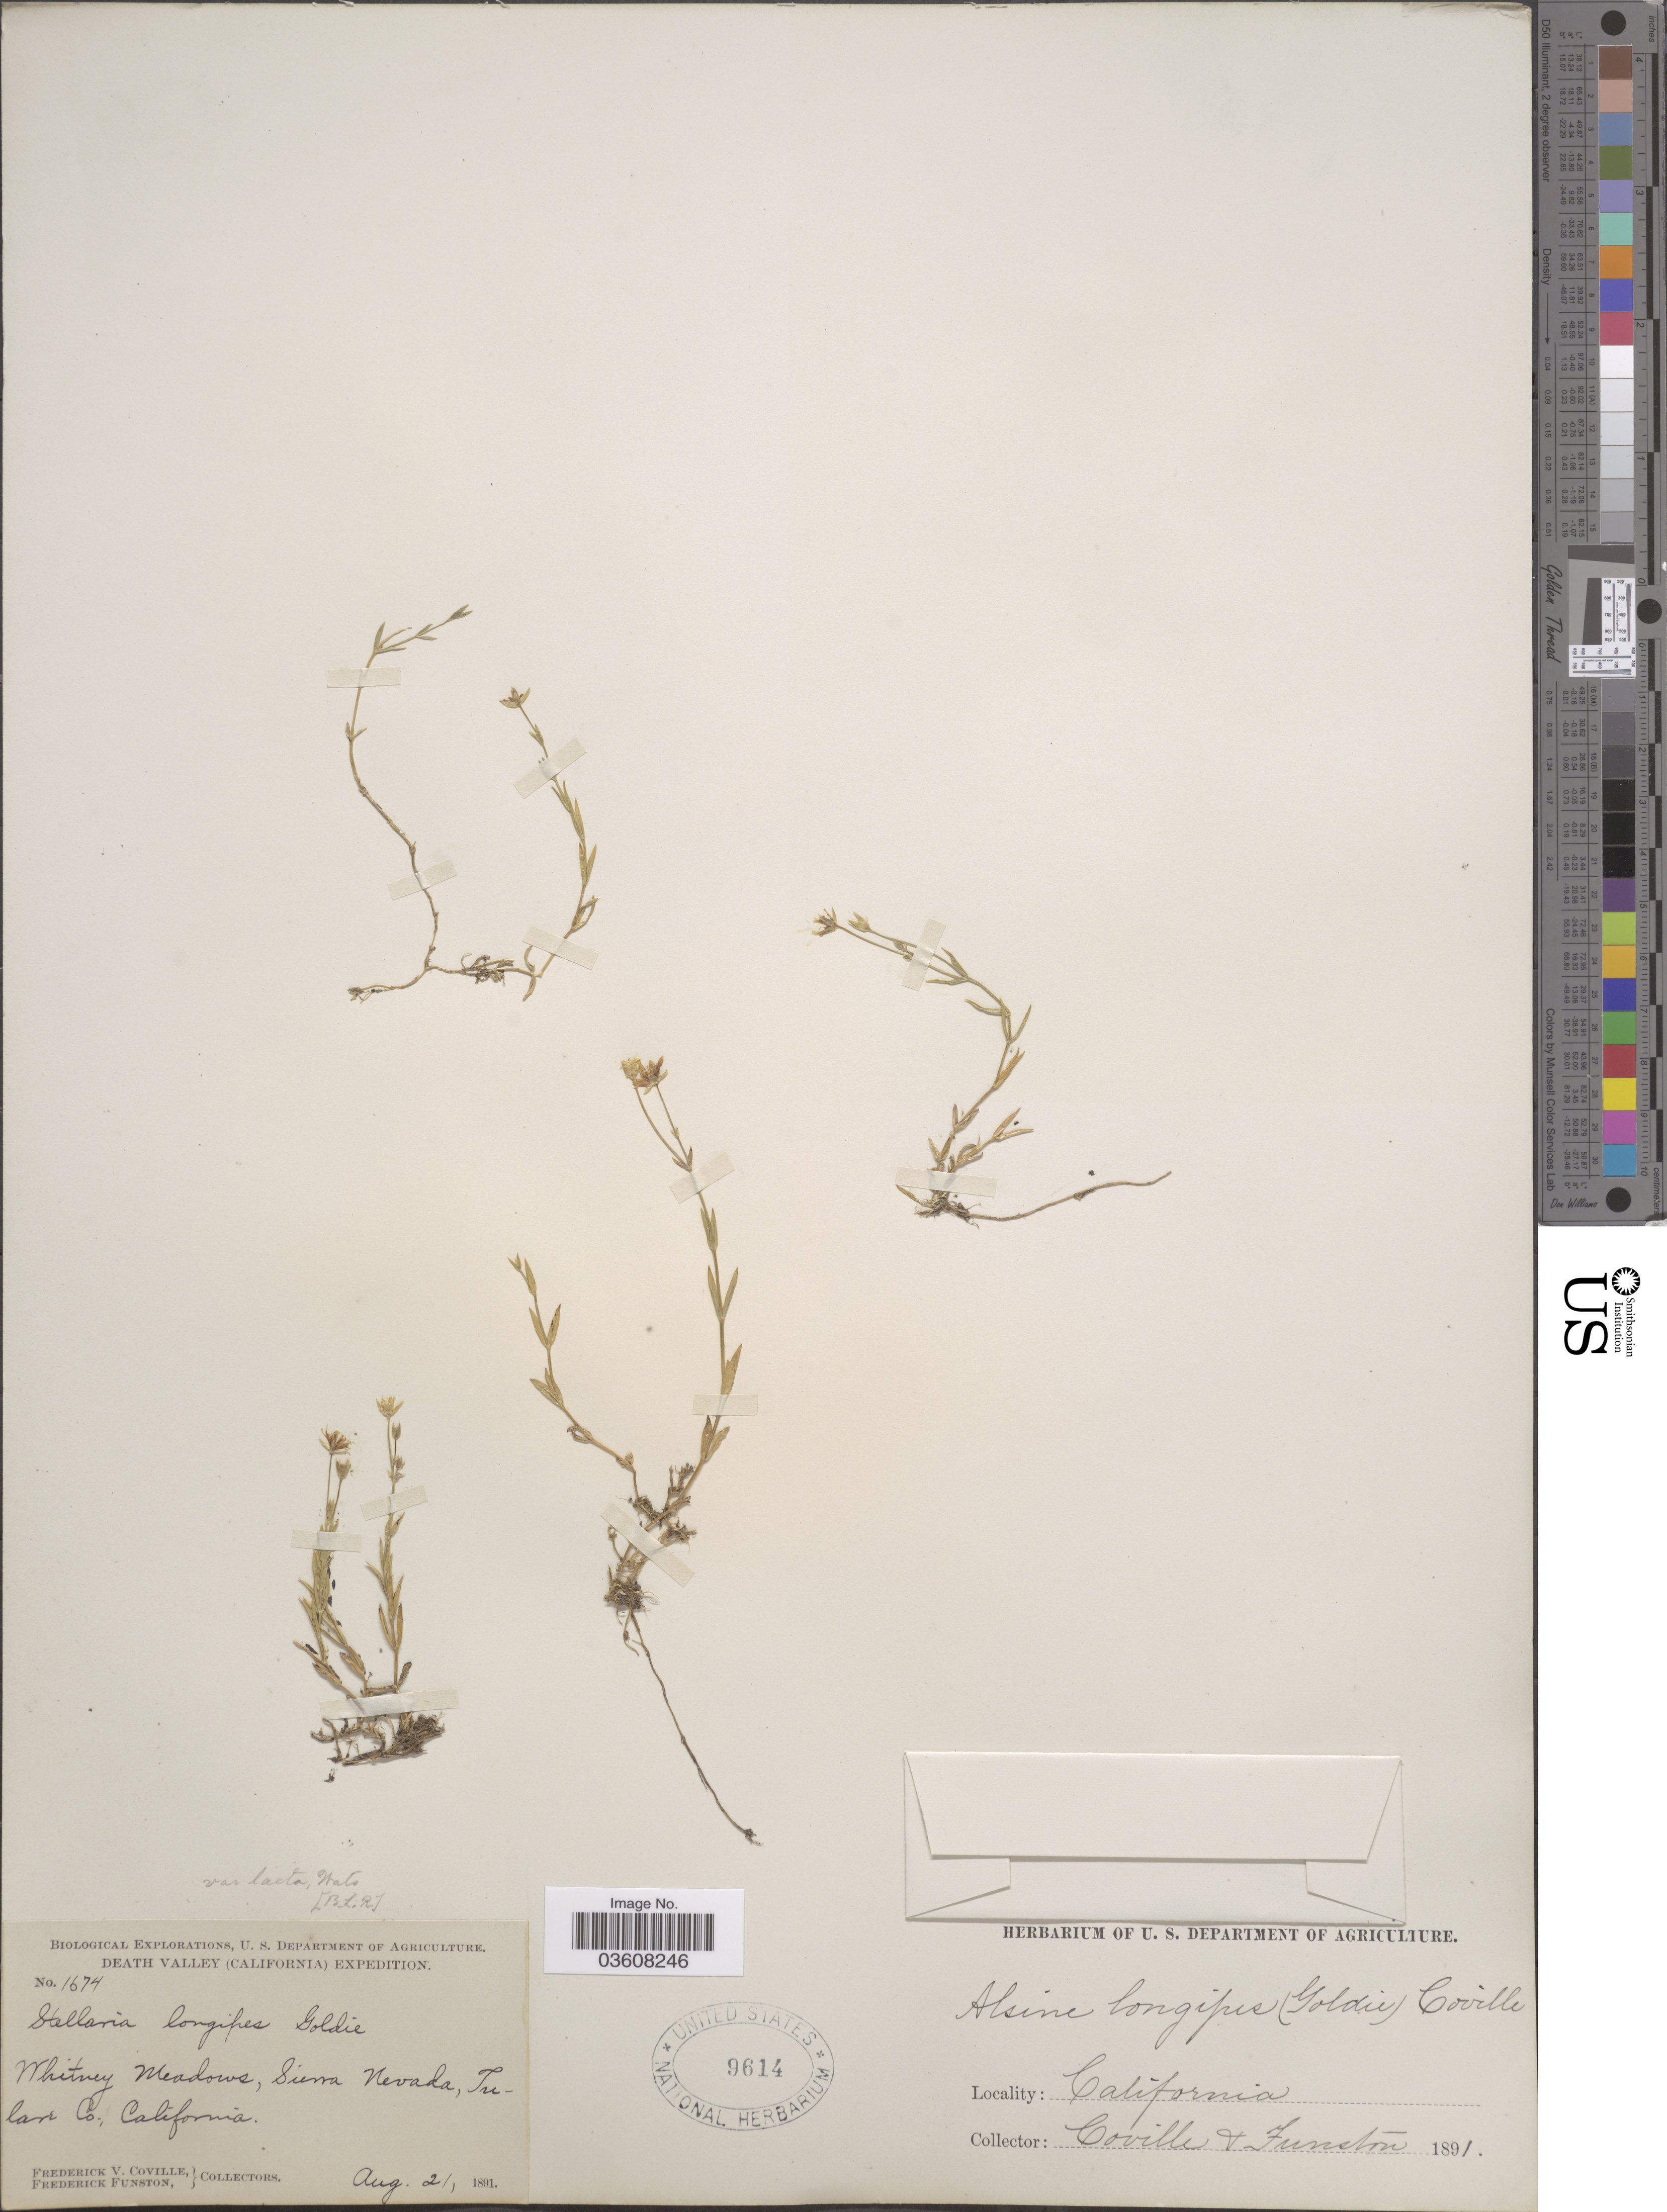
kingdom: Plantae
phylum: Tracheophyta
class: Magnoliopsida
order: Caryophyllales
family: Caryophyllaceae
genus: Stellaria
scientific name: Stellaria laeta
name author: Richards.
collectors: F. V. Coville & F. Funston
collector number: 1674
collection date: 1891-08-21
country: United States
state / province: California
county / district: Tulare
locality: Death Valley. Whitney Meadows, Sierra Nevada, Tular Co.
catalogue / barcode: US 9614